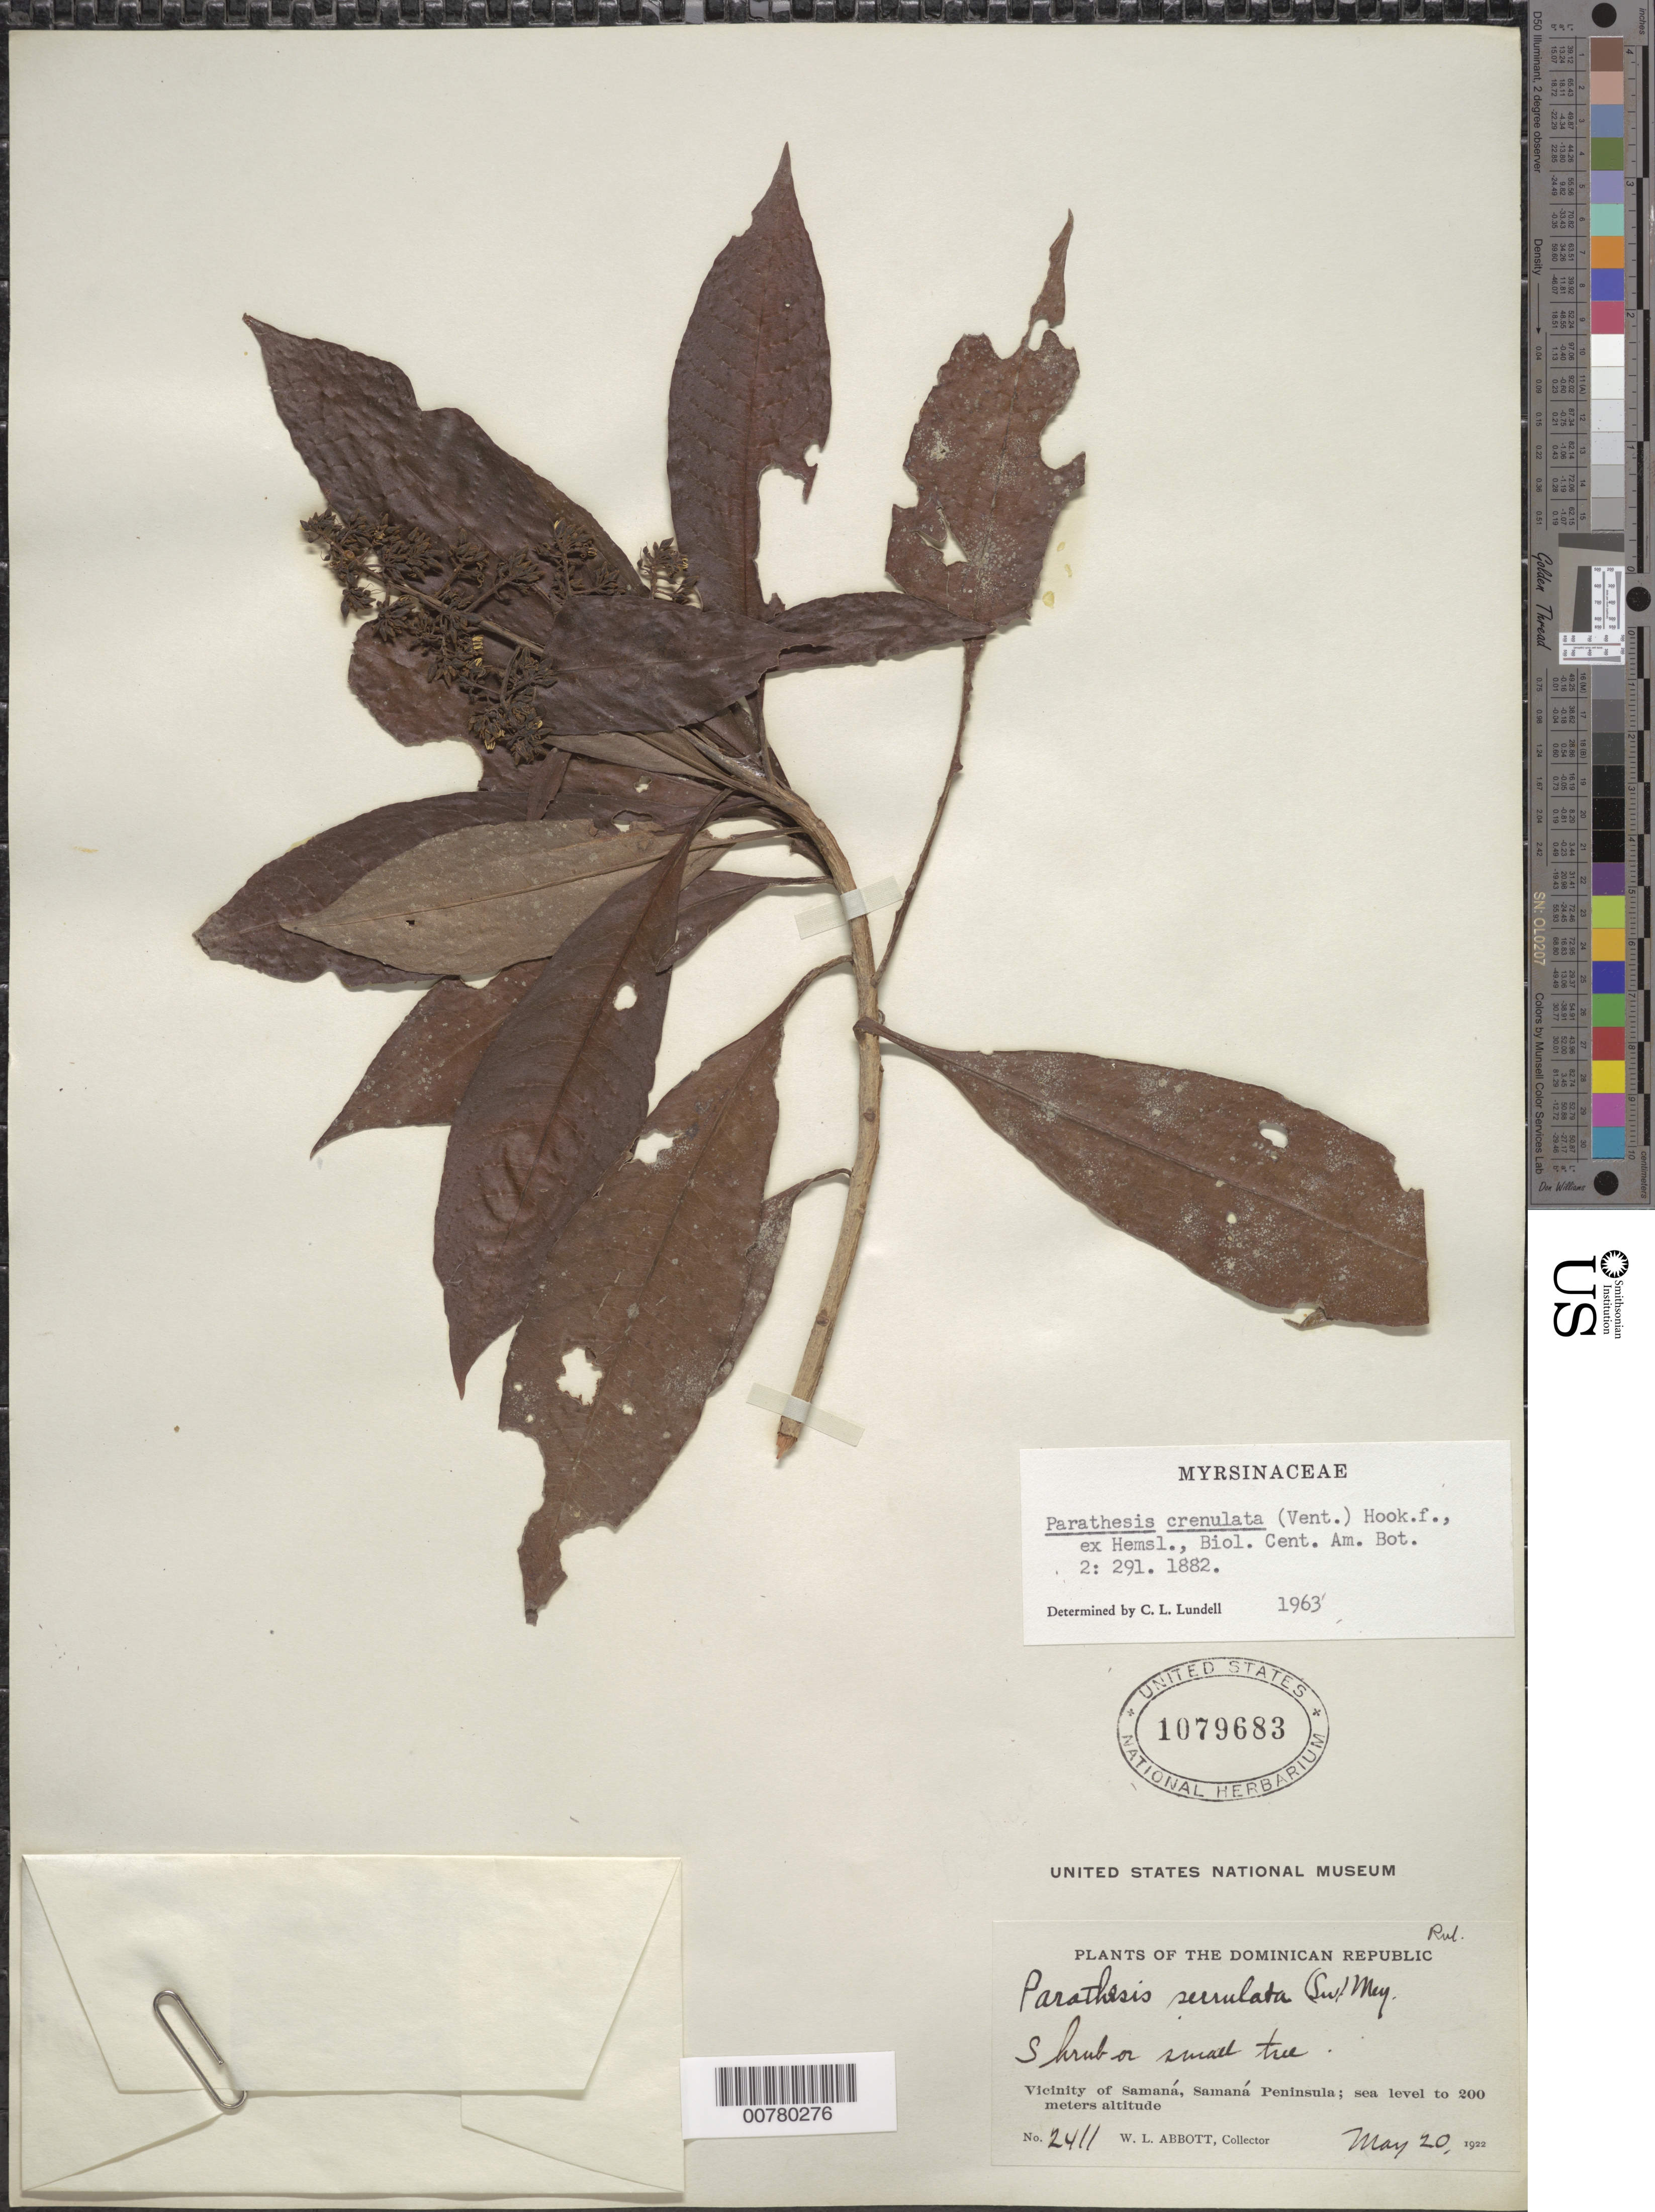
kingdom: Plantae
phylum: Tracheophyta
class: Magnoliopsida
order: Ericales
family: Primulaceae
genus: Parathesis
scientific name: Parathesis crenulata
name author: (Vent.) Hook. f. ex Hemsl.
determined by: Lundell, C. L.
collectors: W. L. Abbott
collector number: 2411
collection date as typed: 20 May 1922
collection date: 1922-05-20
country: Dominican Republic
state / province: Samana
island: Hispaniola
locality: Peninsula of Samana, vicinity of Samana.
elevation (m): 0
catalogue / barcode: US 1079683